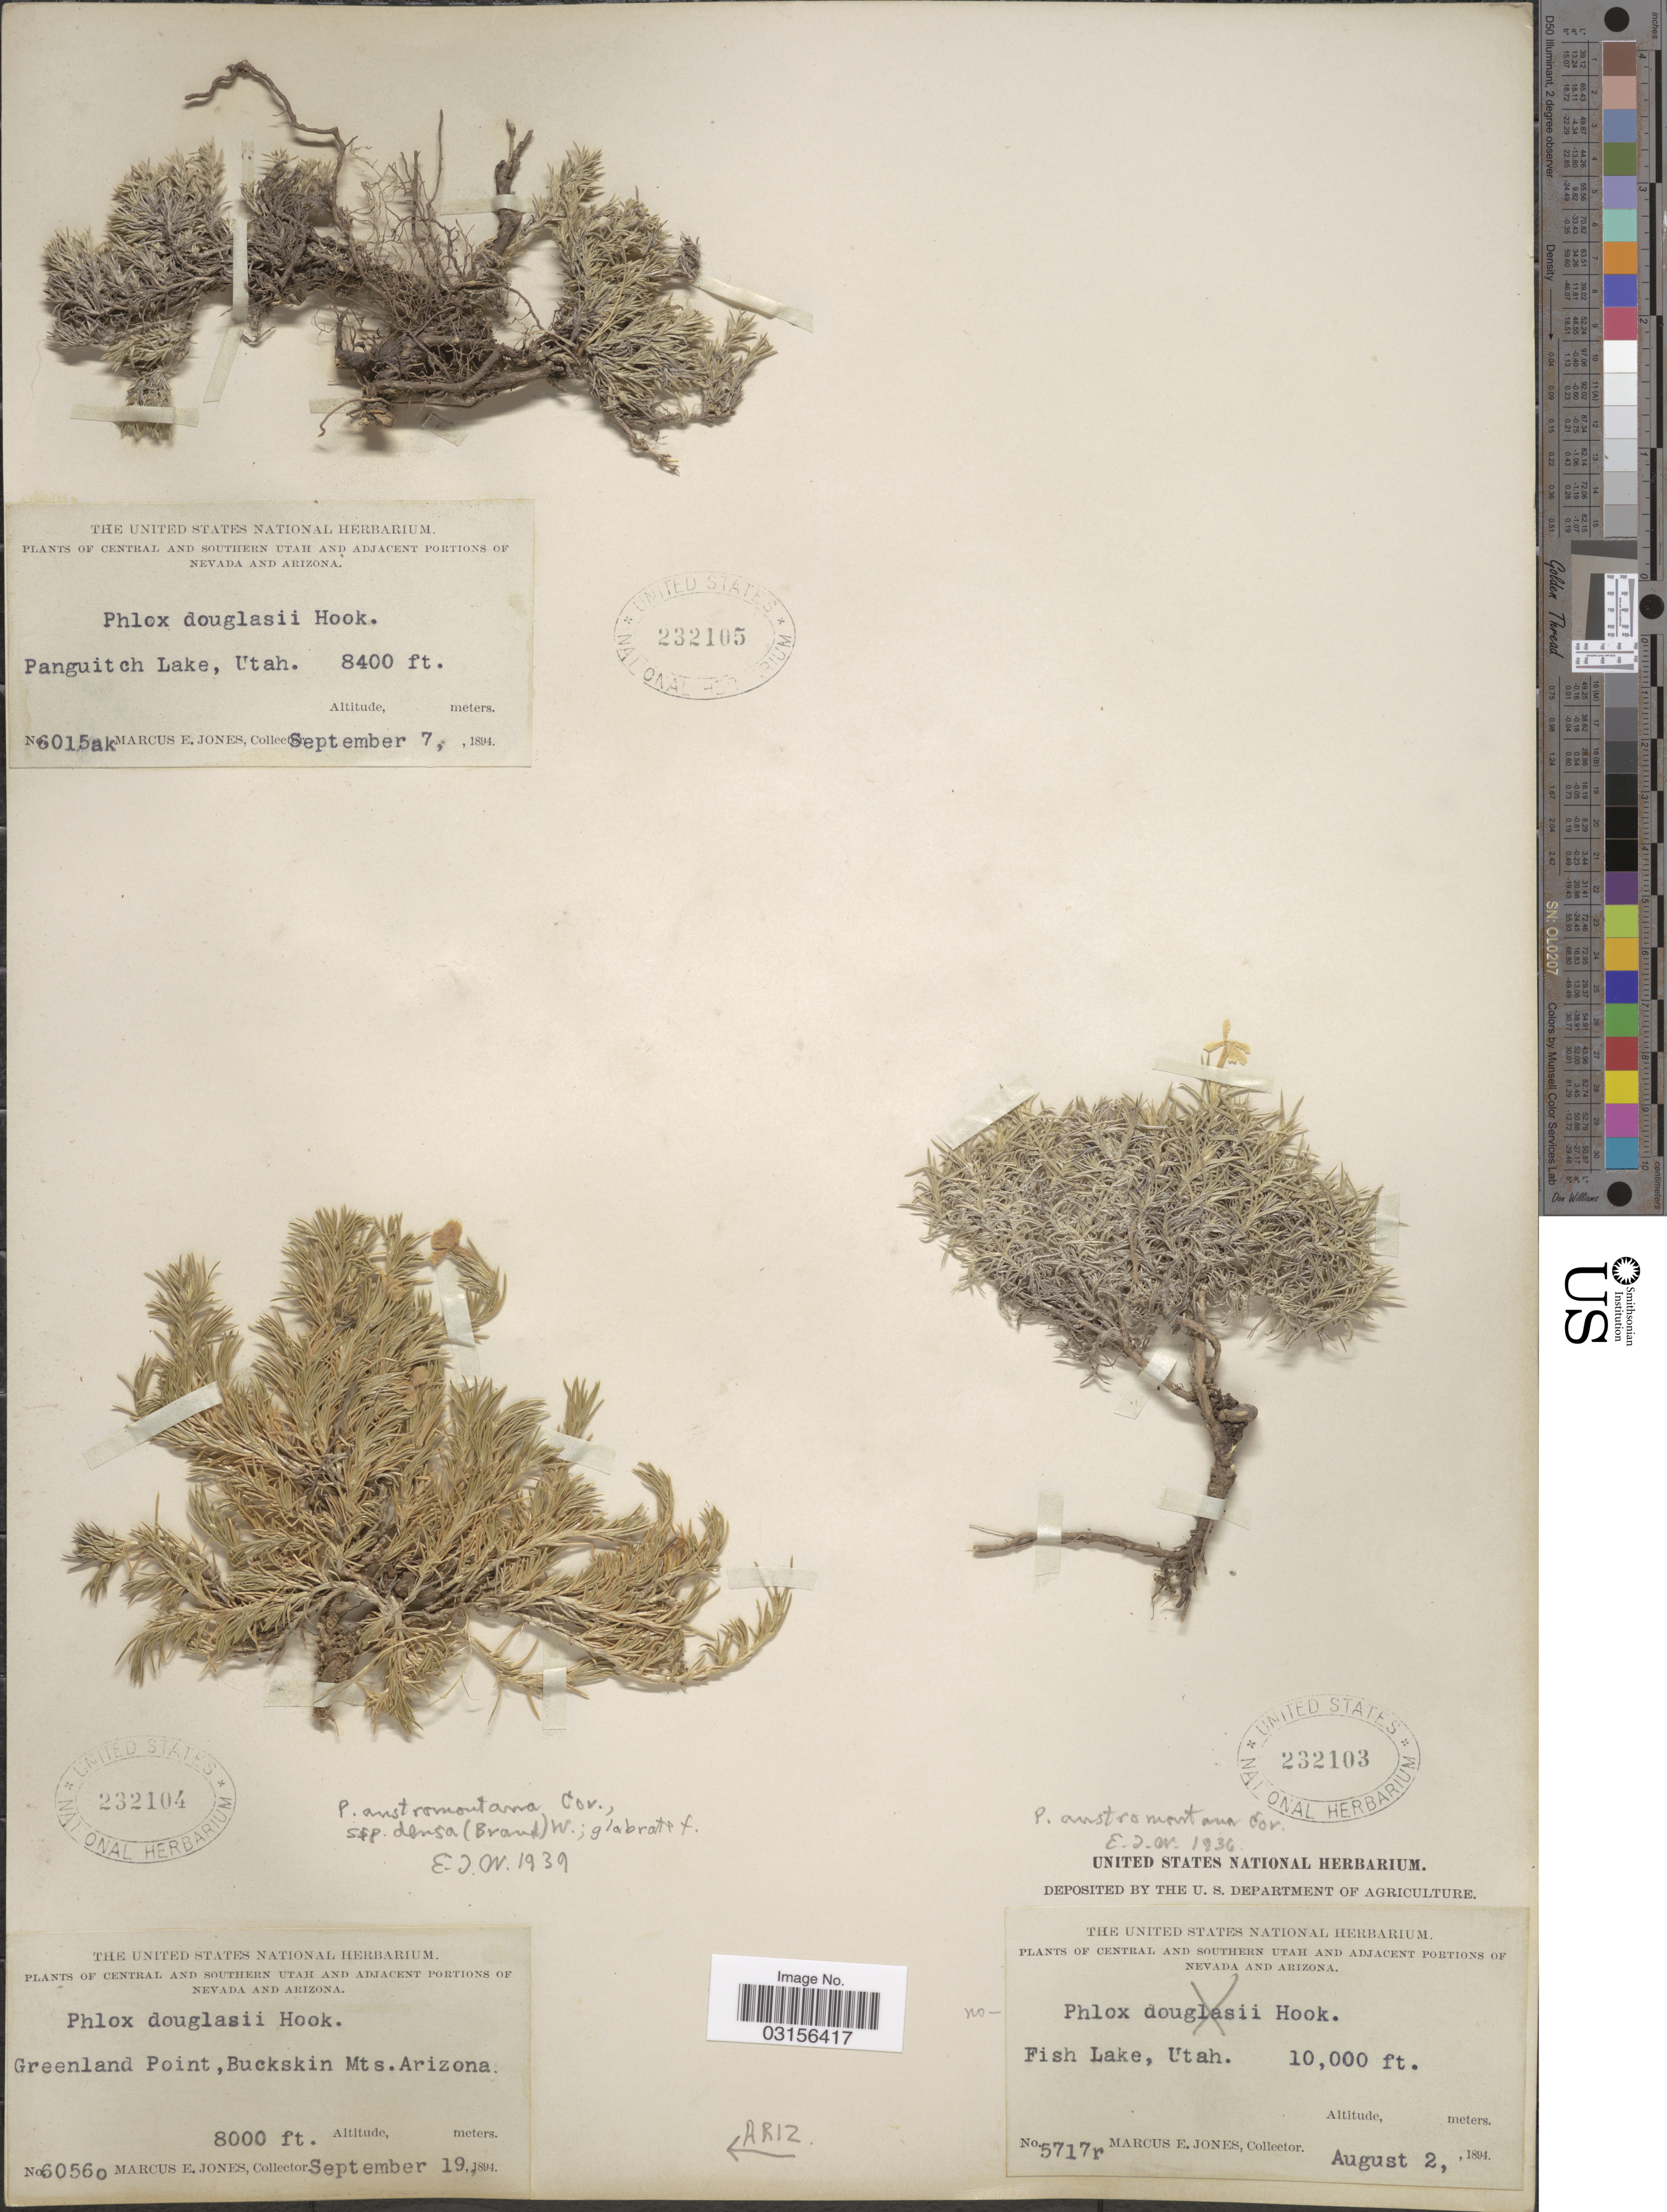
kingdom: Plantae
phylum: Tracheophyta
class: Magnoliopsida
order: Ericales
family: Polemoniaceae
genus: Phlox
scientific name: Phlox austromontana subsp. densa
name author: (Brand) Wherry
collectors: M. E. Jones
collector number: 6056o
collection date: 1894-09-19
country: United States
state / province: Arizona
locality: Greenland Point, Buckskin Mts.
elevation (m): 2438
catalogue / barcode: US 232104-2